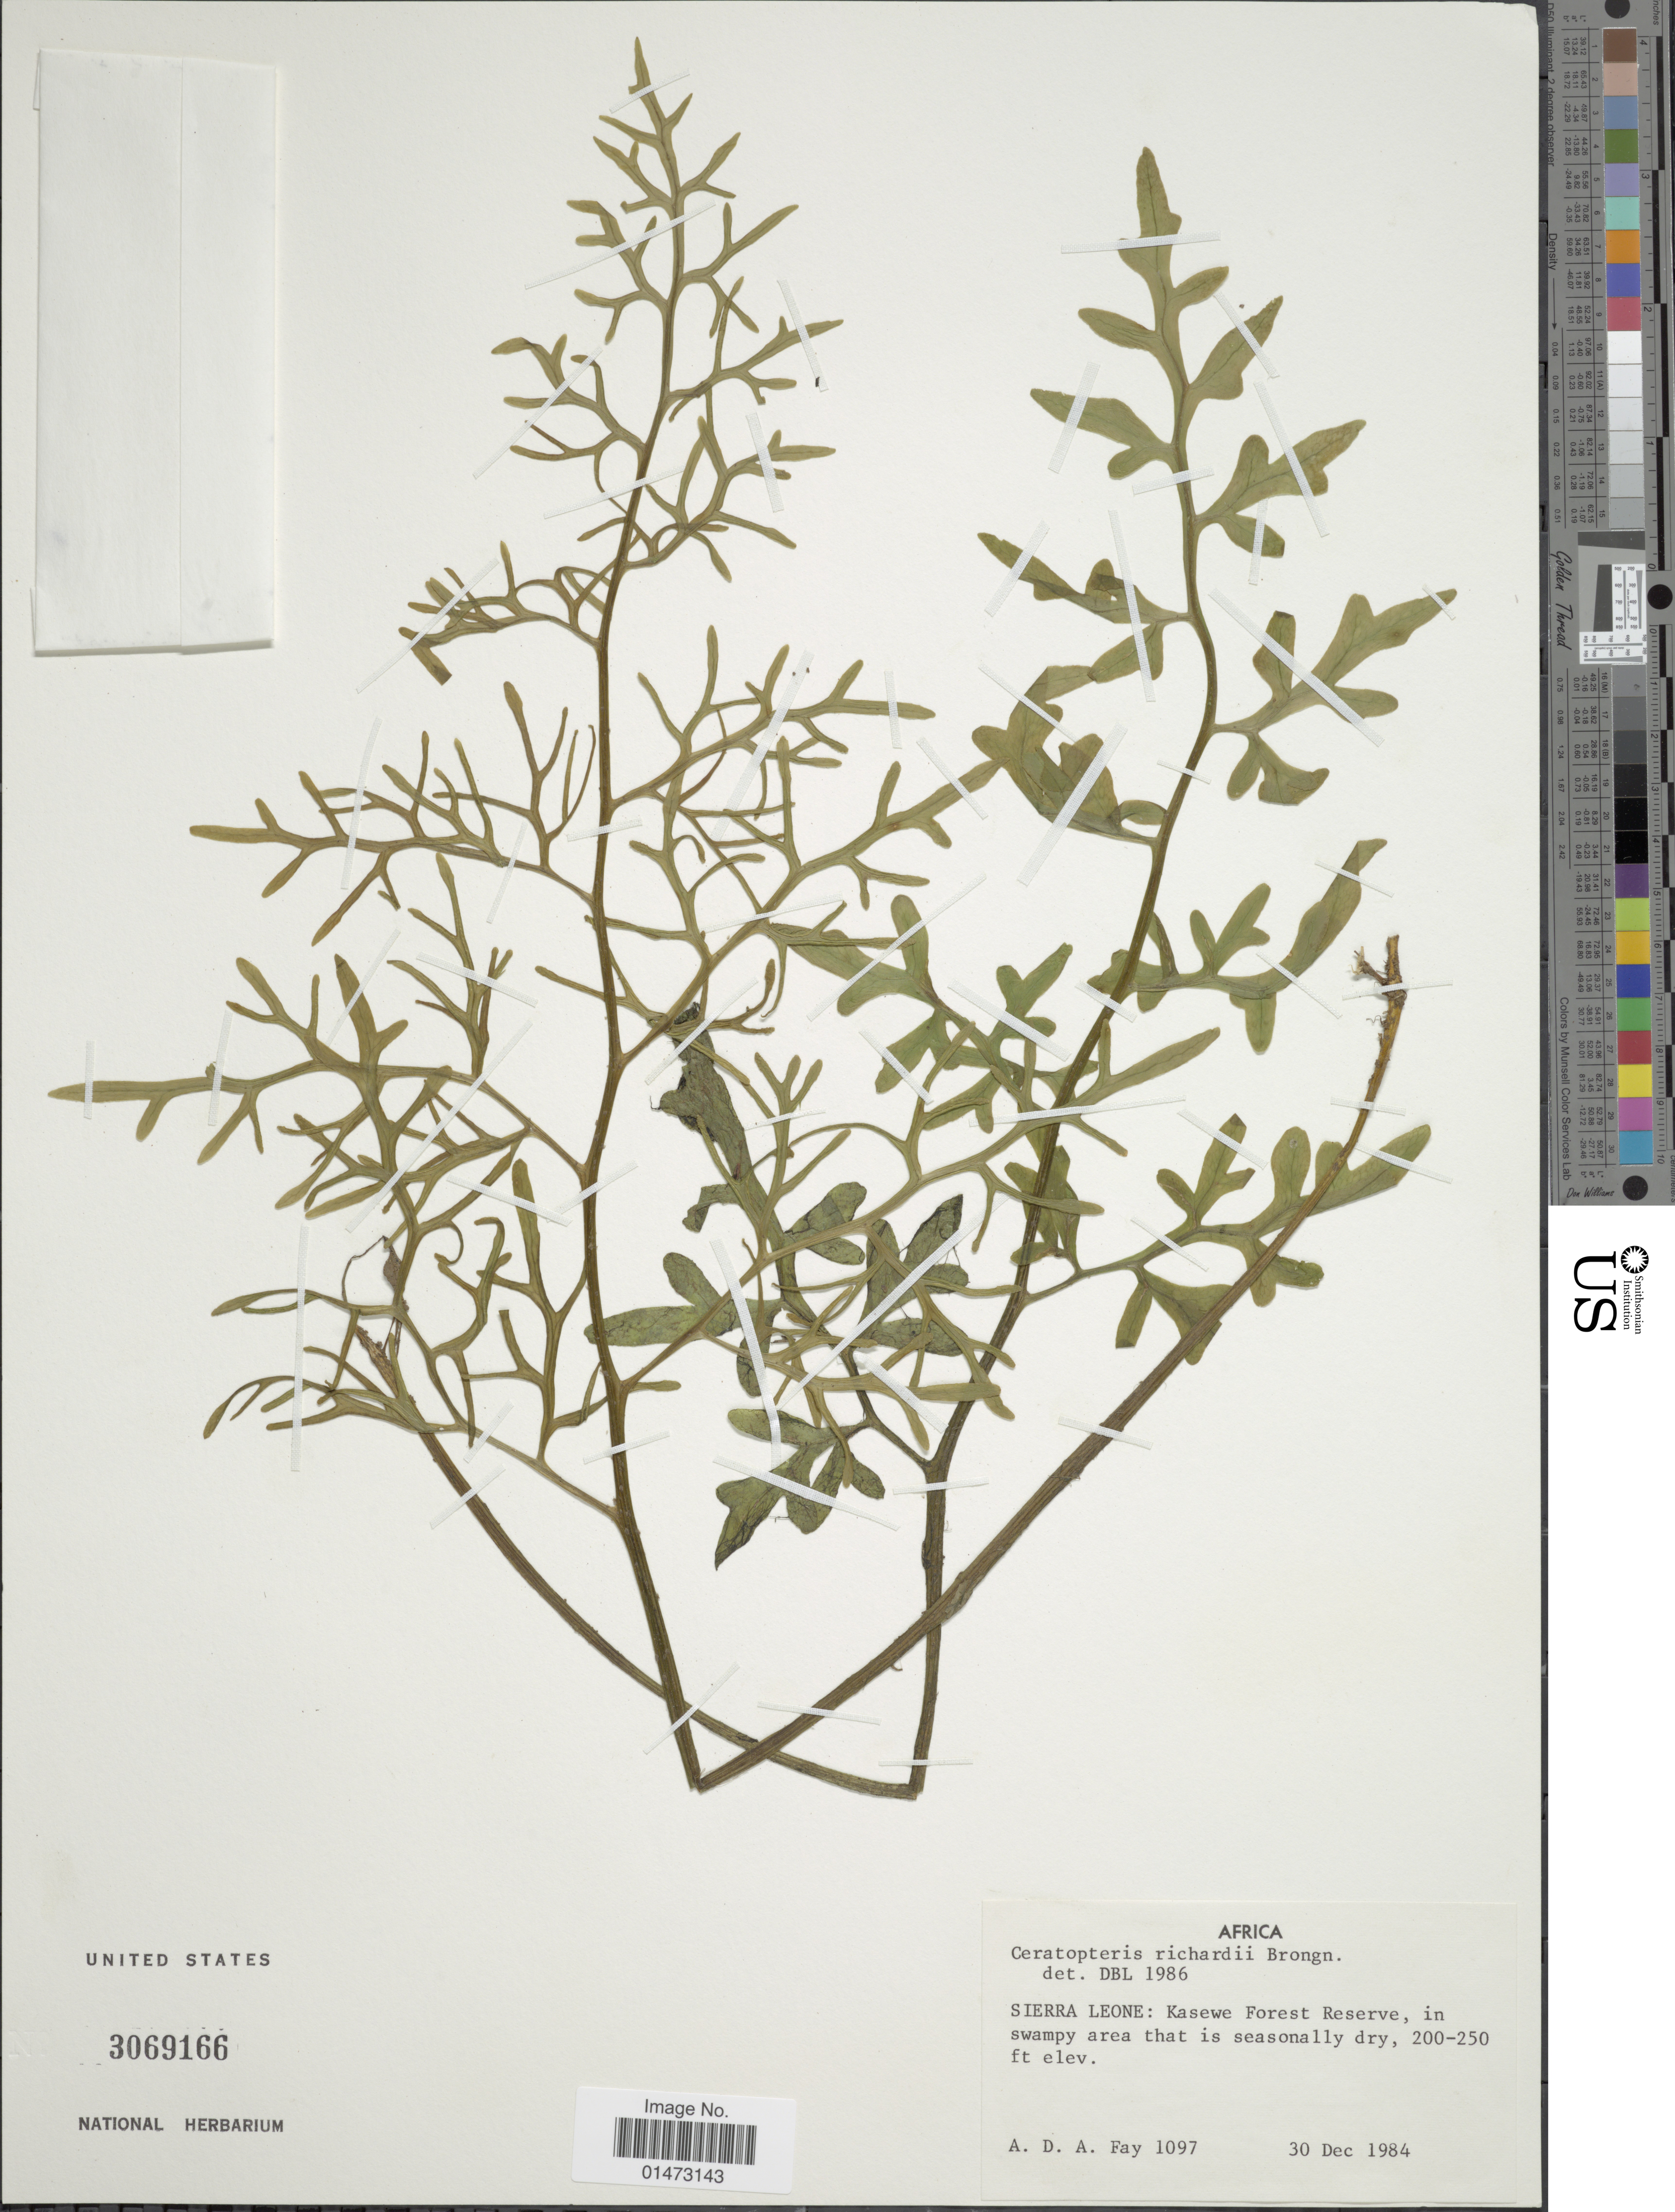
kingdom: Plantae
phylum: Tracheophyta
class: Polypodiopsida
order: Polypodiales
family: Pteridaceae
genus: Ceratopteris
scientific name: Ceratopteris richardii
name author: Brongn.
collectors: A. Fay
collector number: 1097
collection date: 1984-12-30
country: Sierra Leone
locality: Sierra Leone: Kasewe Forest Reserve, in swampy area that is seasonally dry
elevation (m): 61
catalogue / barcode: US 3069166